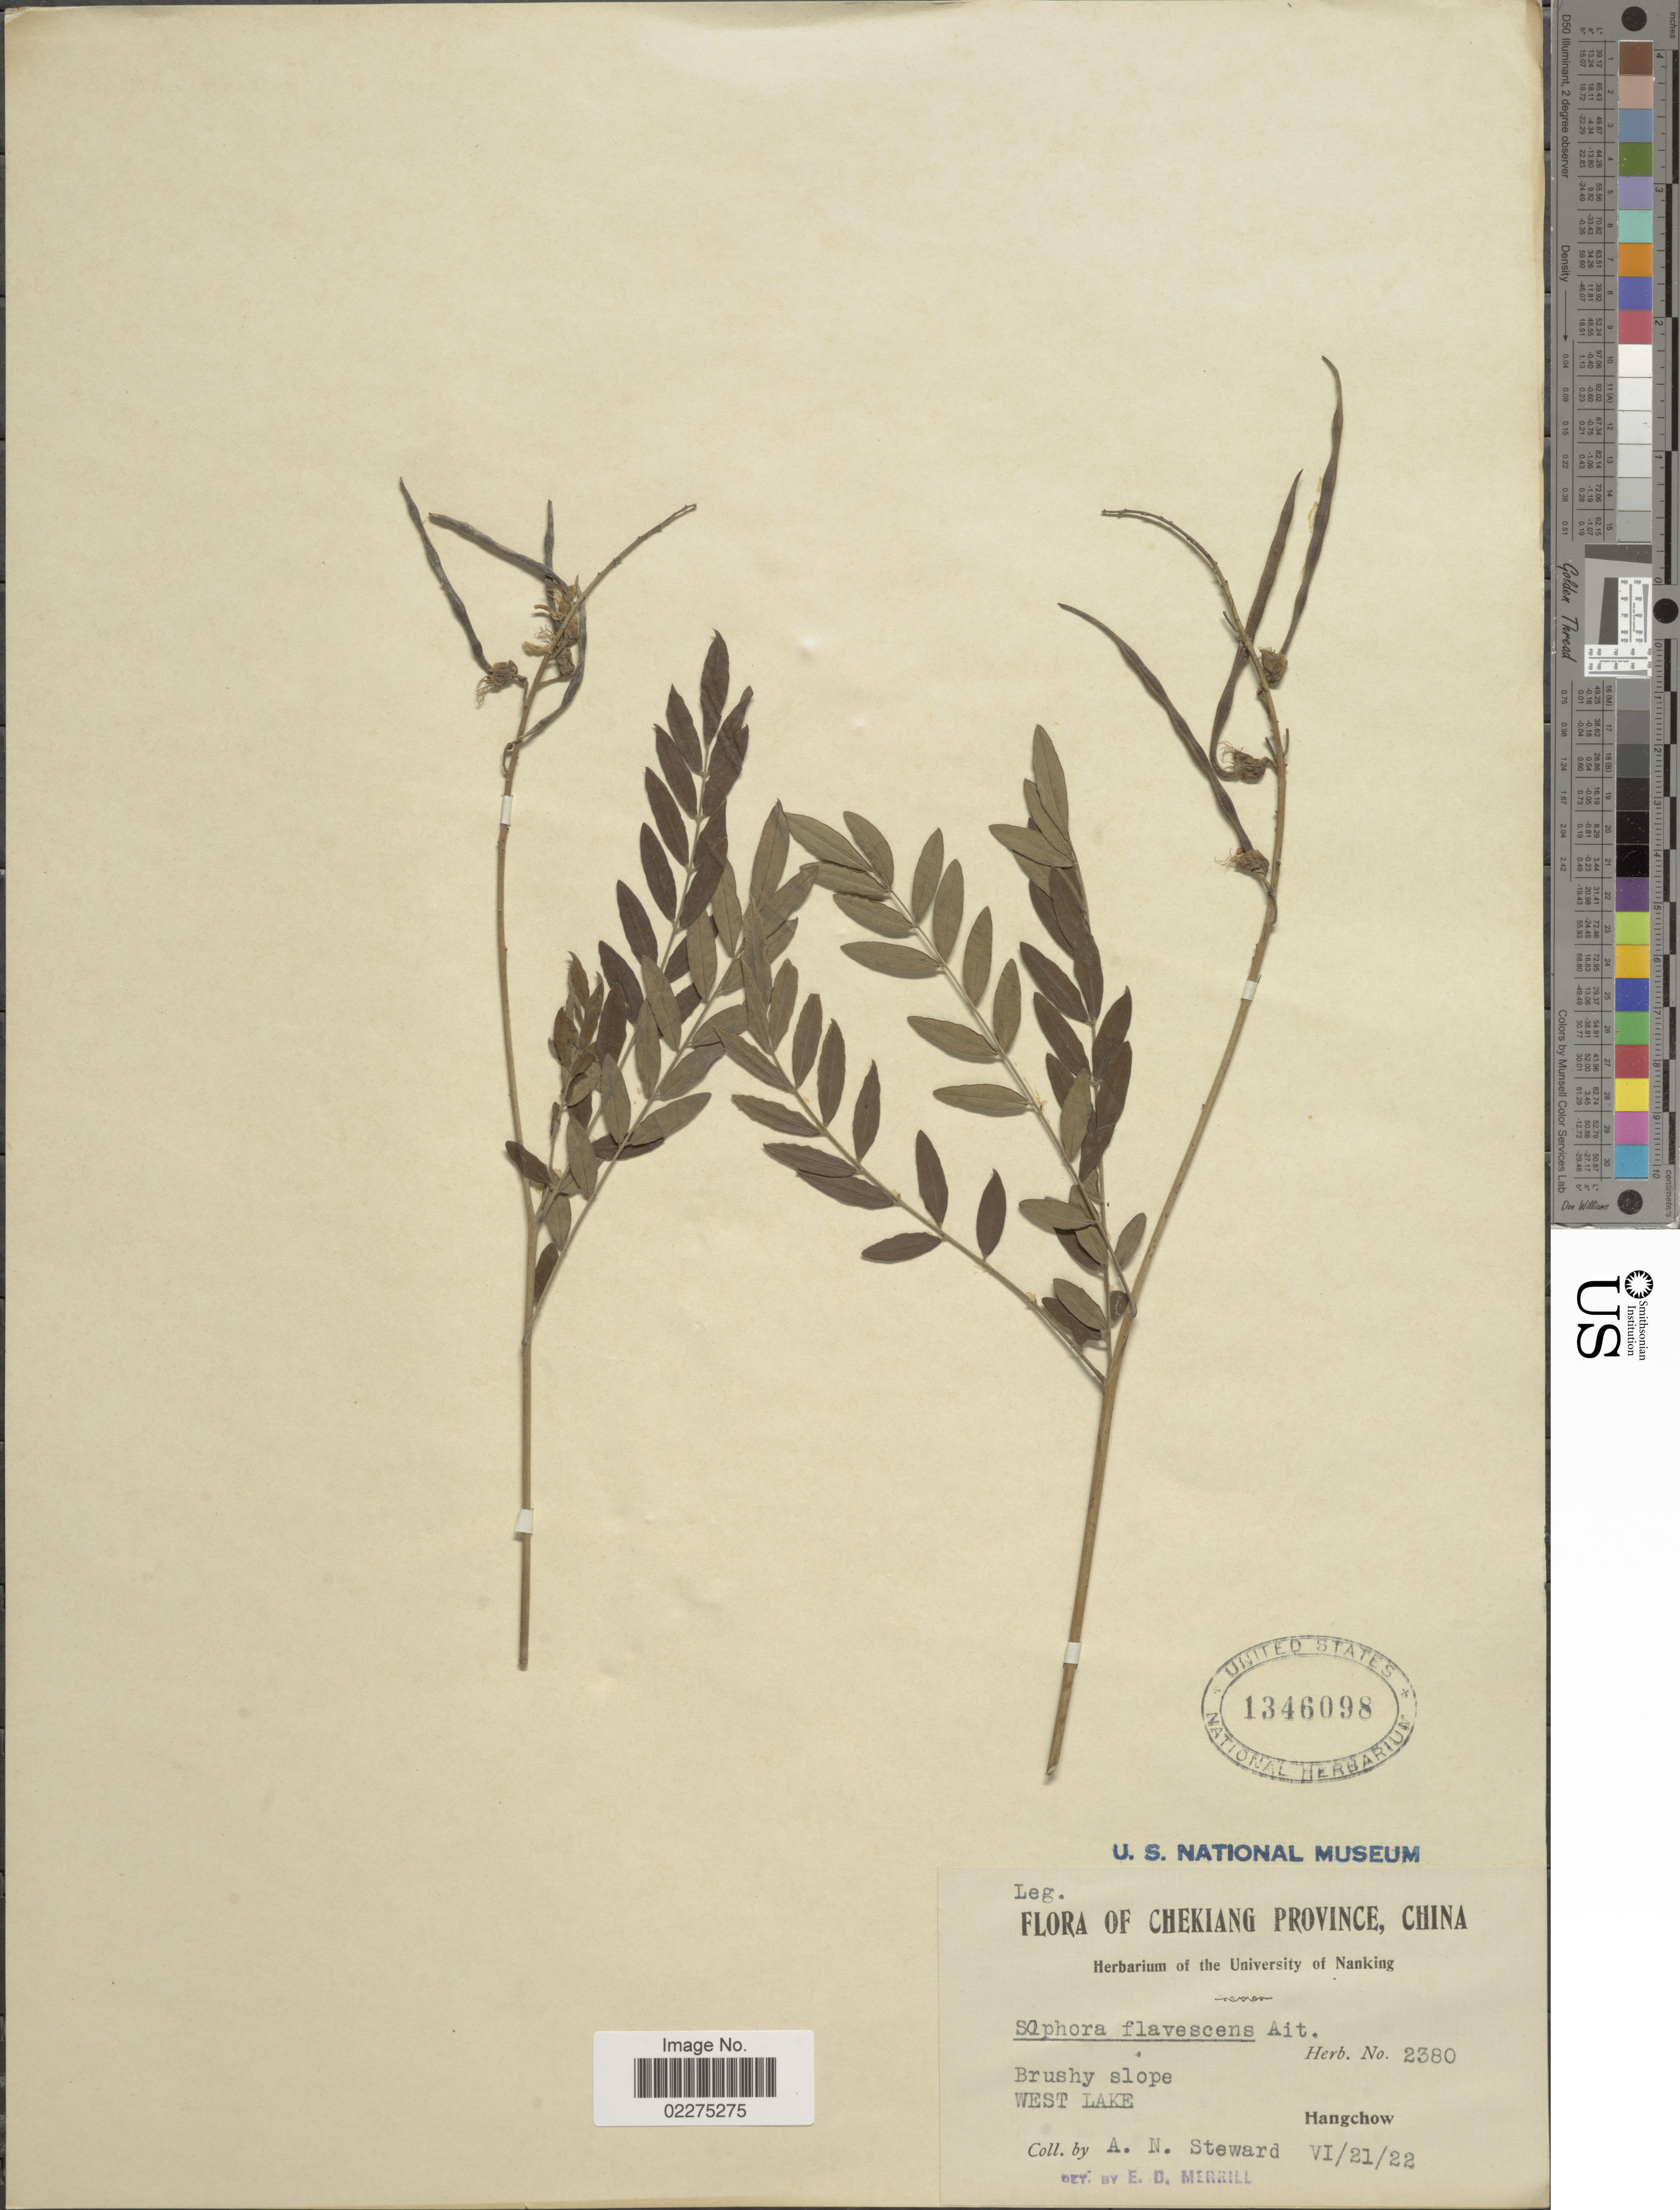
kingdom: Plantae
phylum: Tracheophyta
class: Magnoliopsida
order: Fabales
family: Fabaceae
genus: Sophora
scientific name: Sophora flavescens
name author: Aiton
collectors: A. N. Steward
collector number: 2380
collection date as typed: Transcribed d/m/y: 21/6/22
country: China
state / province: Zhejiang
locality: Chekiang Province. West Lake. Hangchow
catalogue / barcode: US 1346098